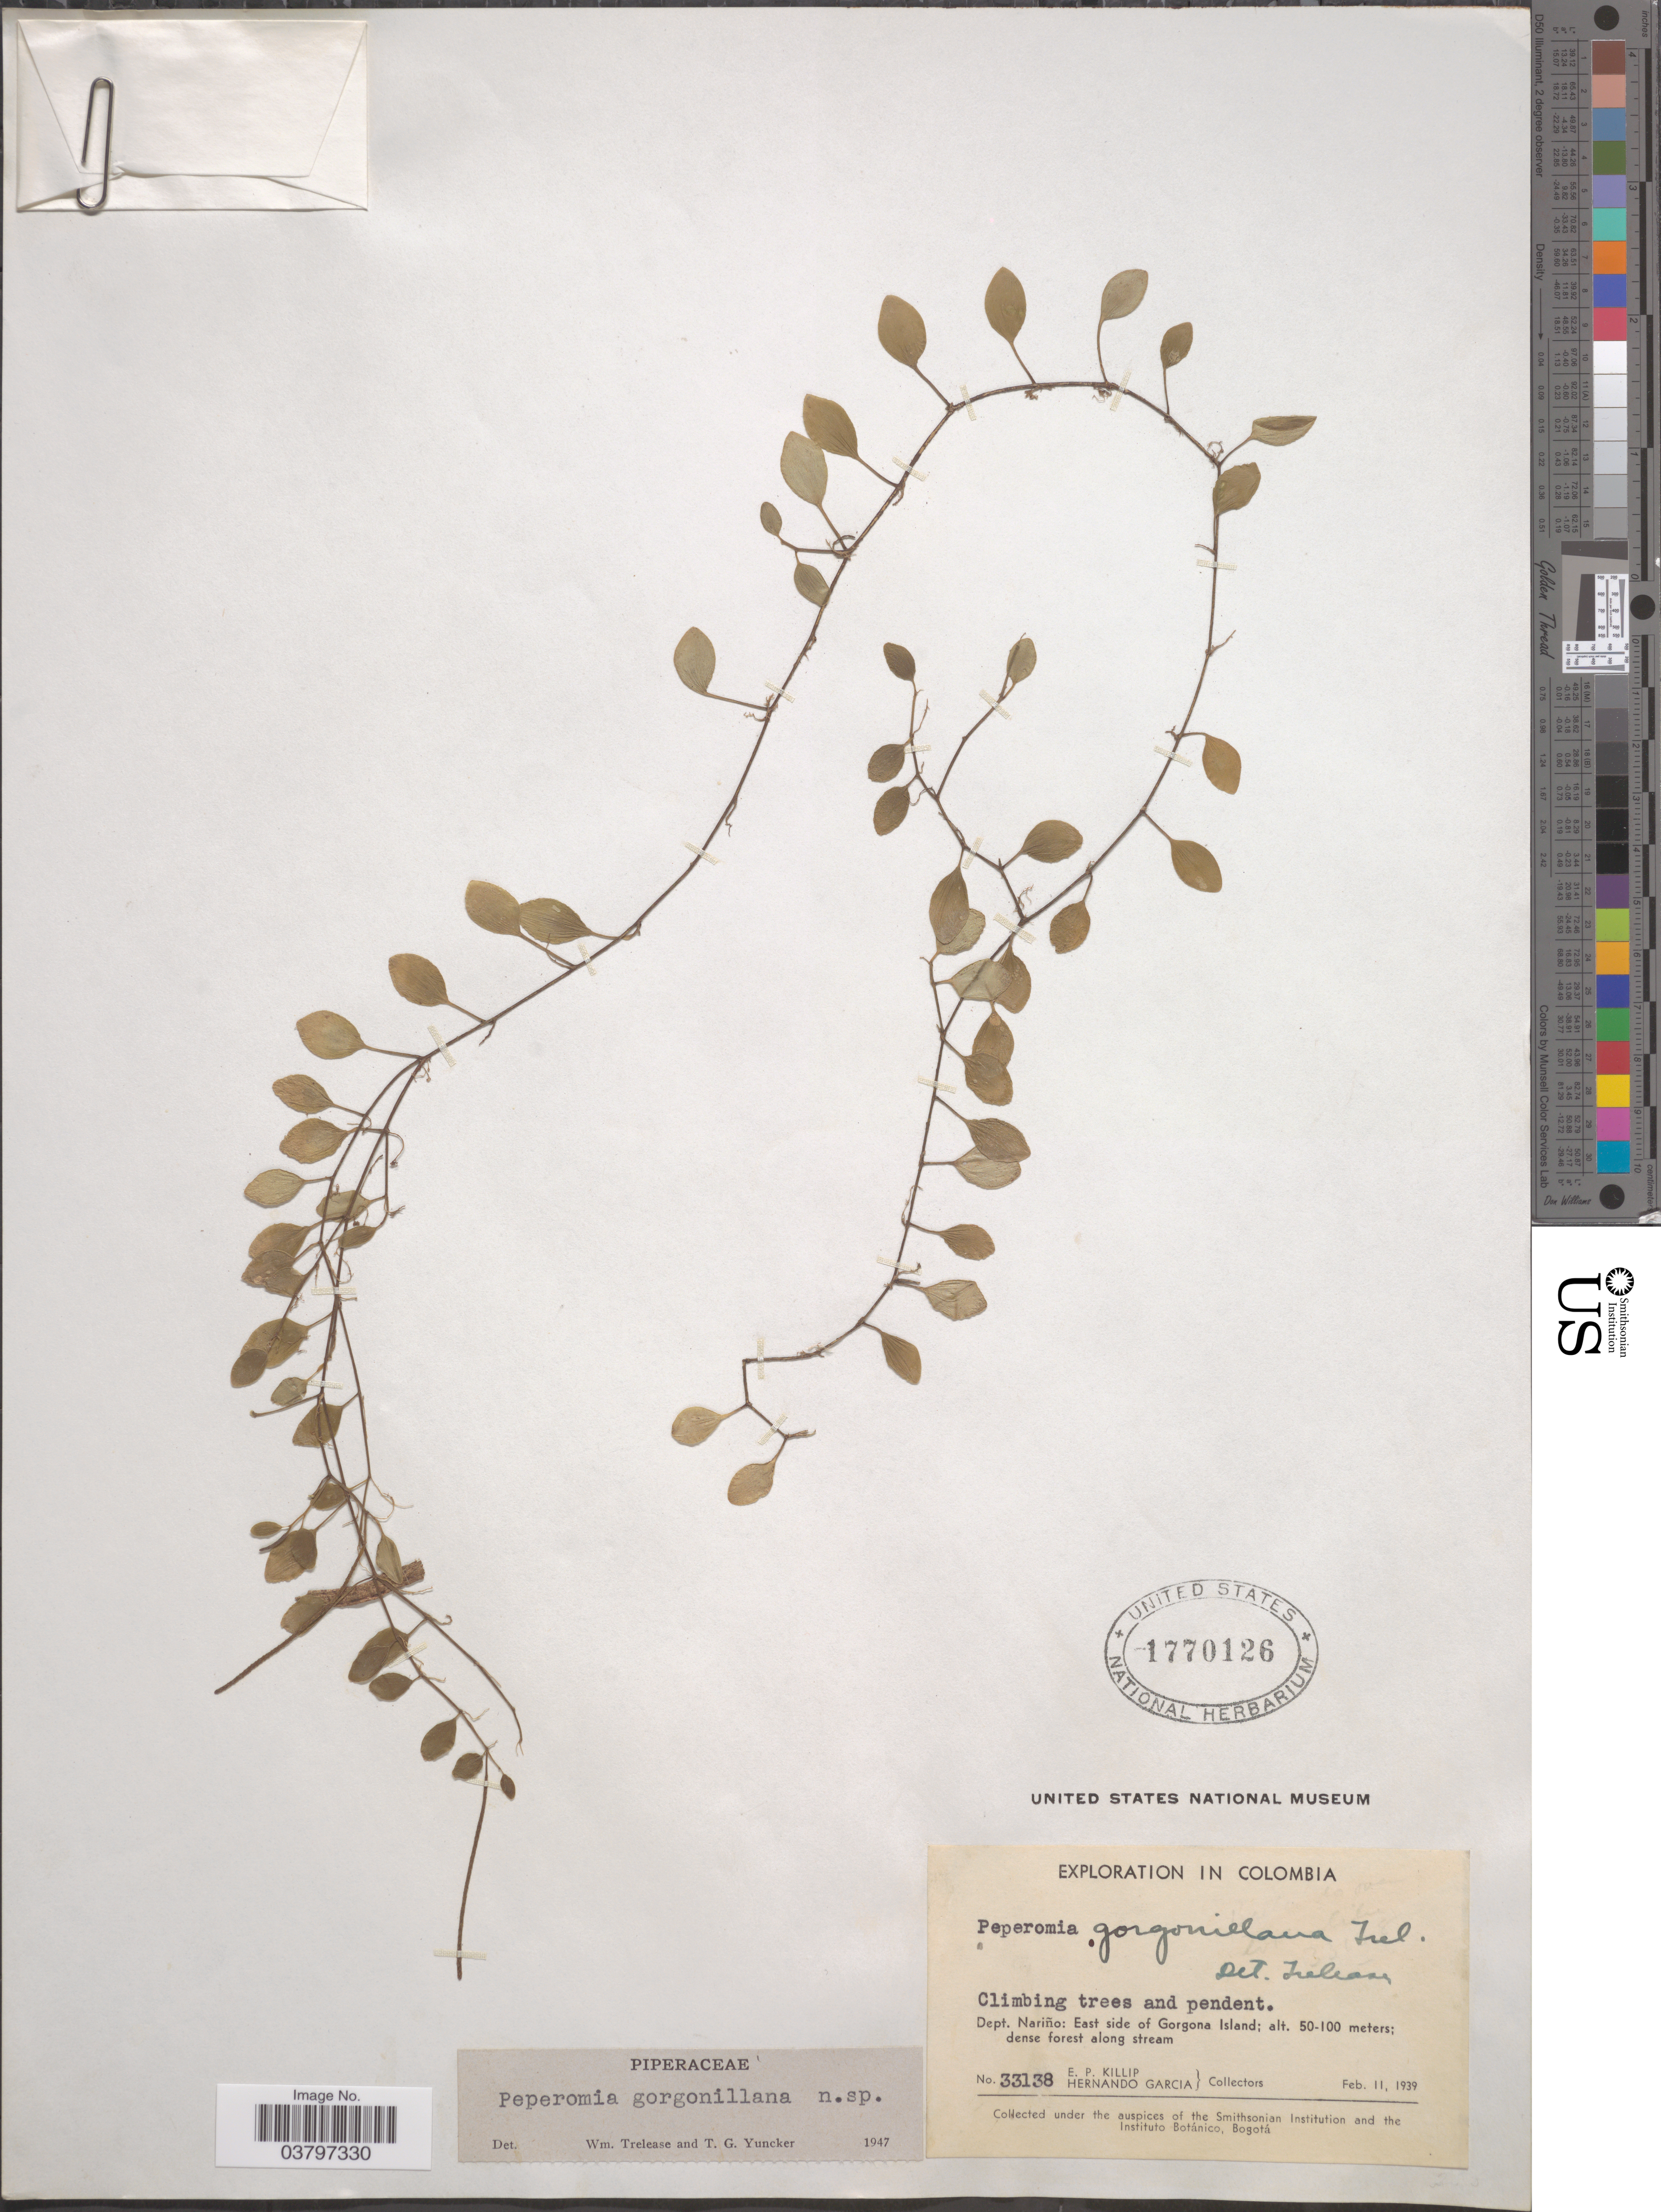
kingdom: Plantae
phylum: Tracheophyta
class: Magnoliopsida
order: Piperales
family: Piperaceae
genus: Peperomia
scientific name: Peperomia gorgonillana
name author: Trel. & Yunck.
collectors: E. P. Killip & H. Garcia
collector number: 33138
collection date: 1939-02-11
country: Colombia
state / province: Nariño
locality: Dept. Nariño: East side of Gorgona Island.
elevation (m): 50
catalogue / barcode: US 1770126